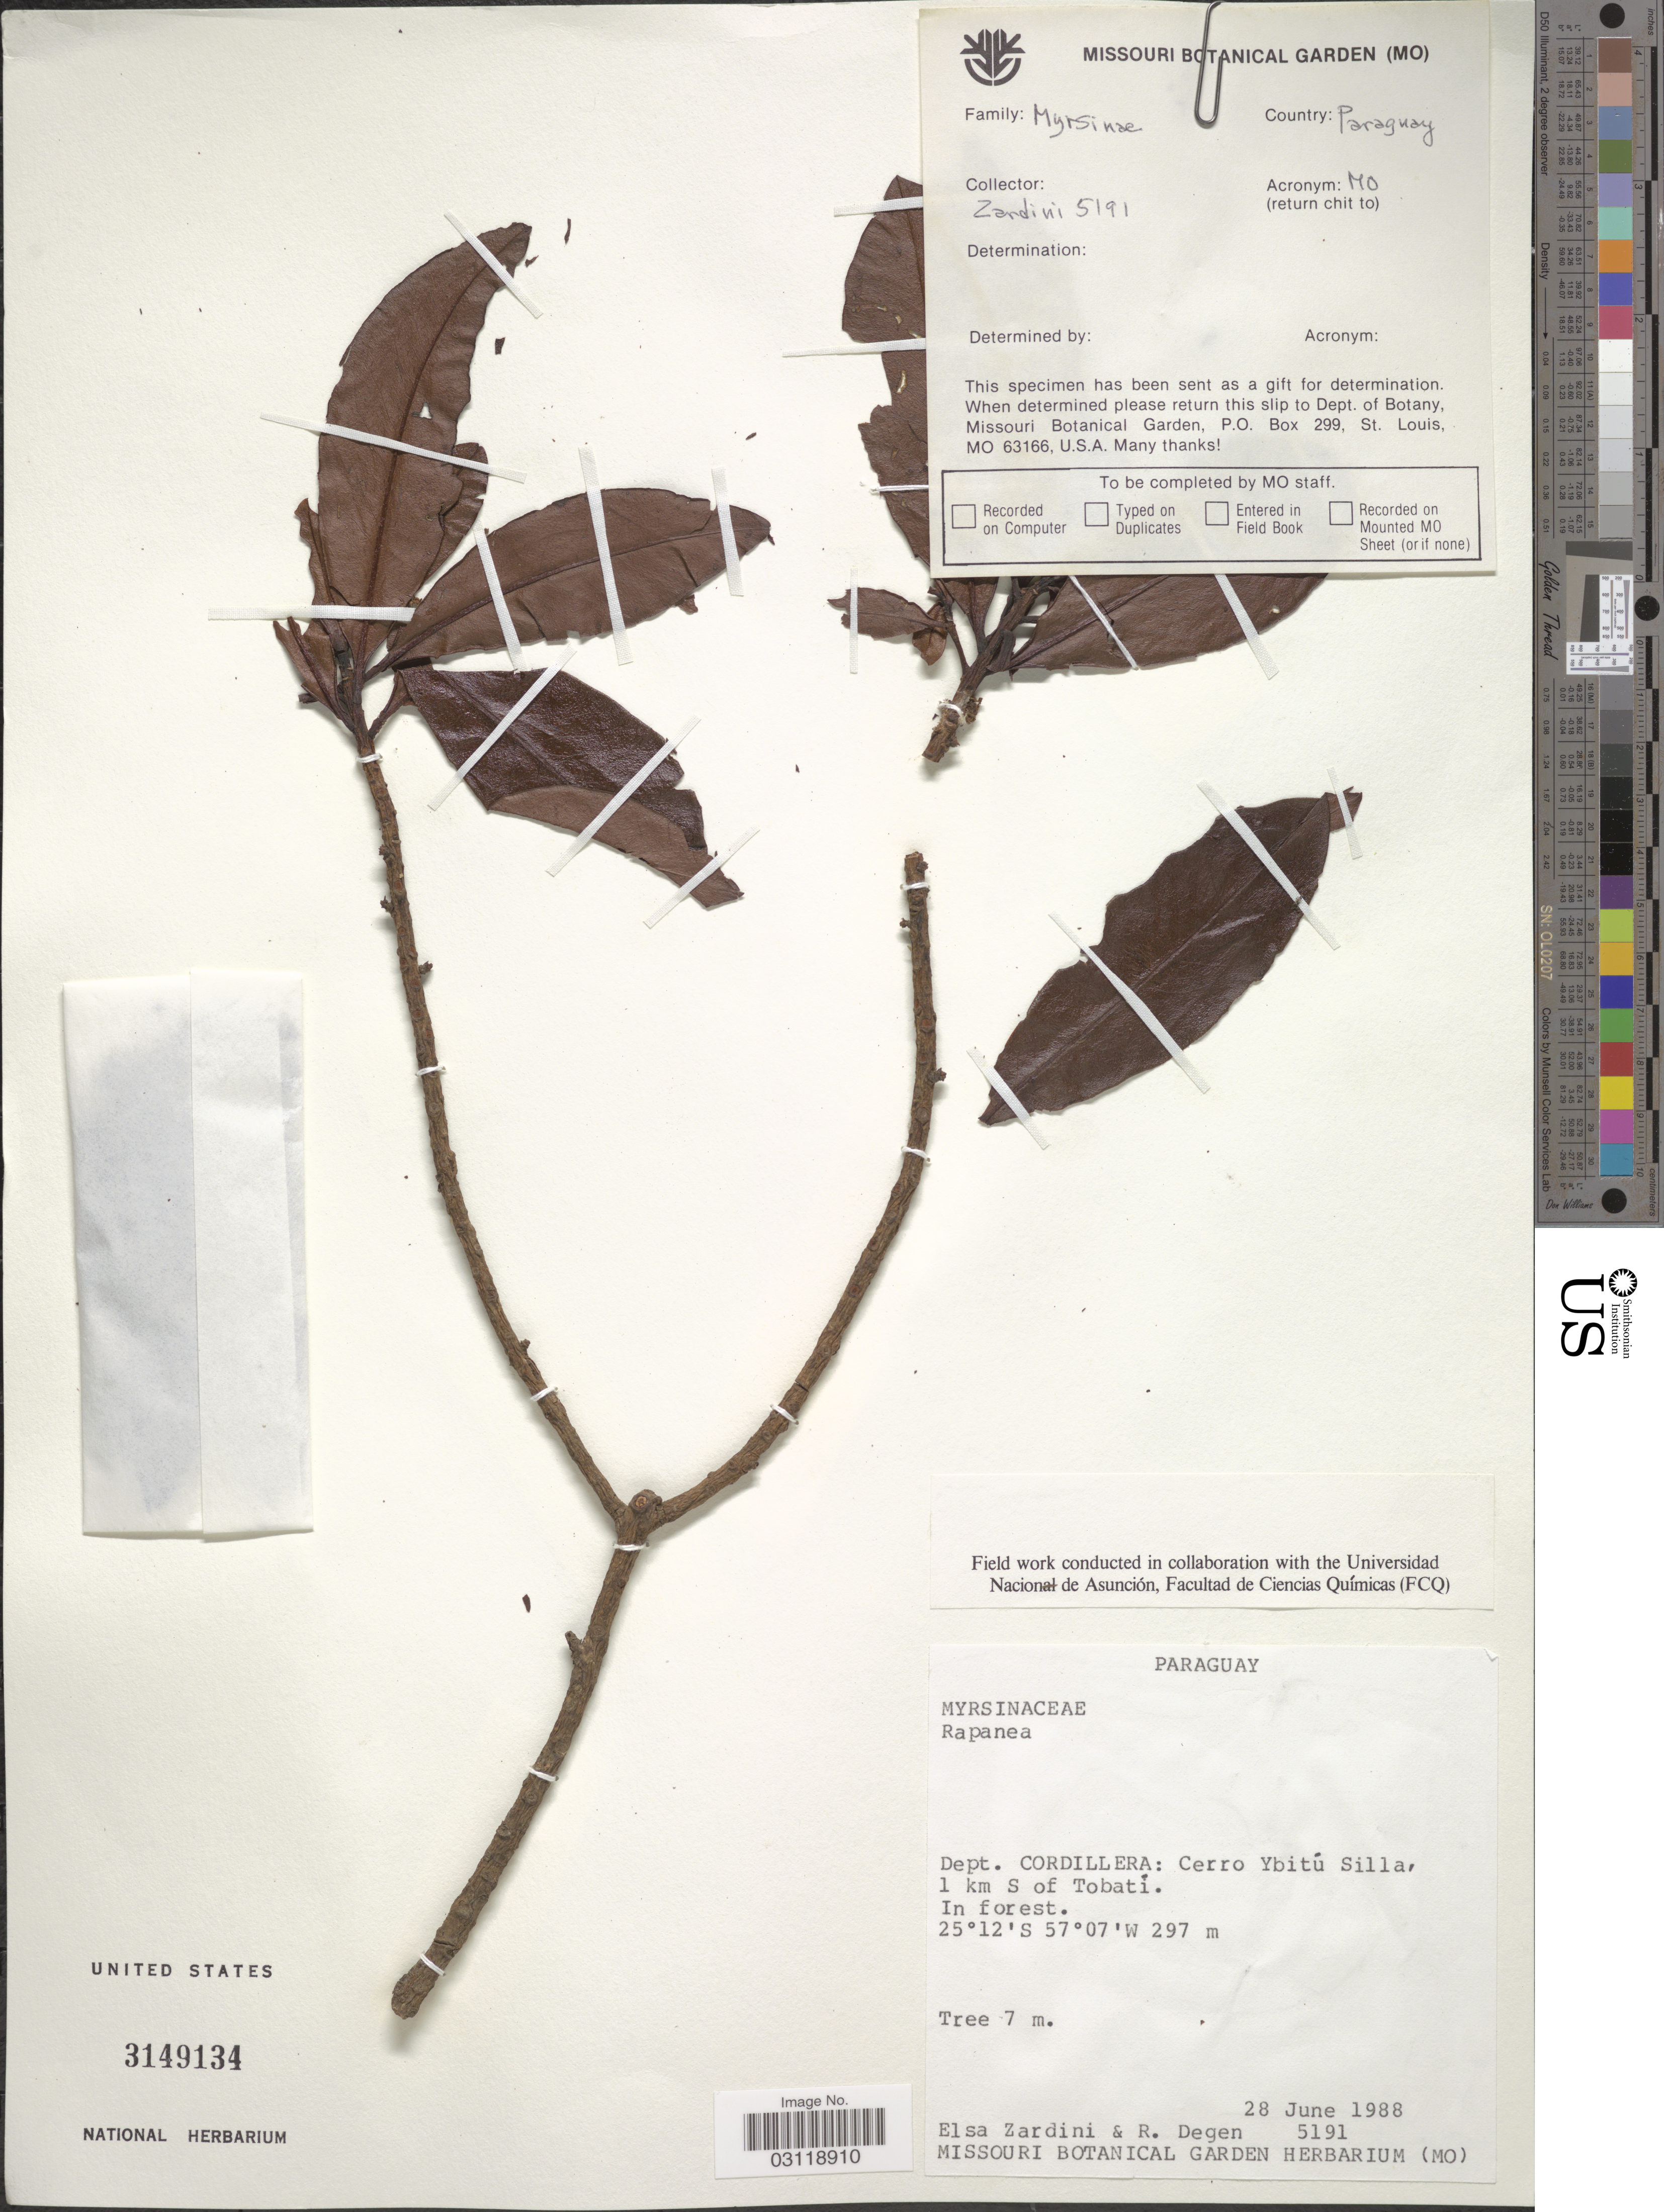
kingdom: Plantae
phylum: Tracheophyta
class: Magnoliopsida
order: Ericales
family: Primulaceae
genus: Rapanea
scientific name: Rapanea sp.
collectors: E. M. Zardini & R. Degen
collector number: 5191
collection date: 1988-06-28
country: Paraguay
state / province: Cordillera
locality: Dept. Cordillera: Cerro Ybitú Silla, 1 km S of Tobatí.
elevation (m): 297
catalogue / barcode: US 3149134